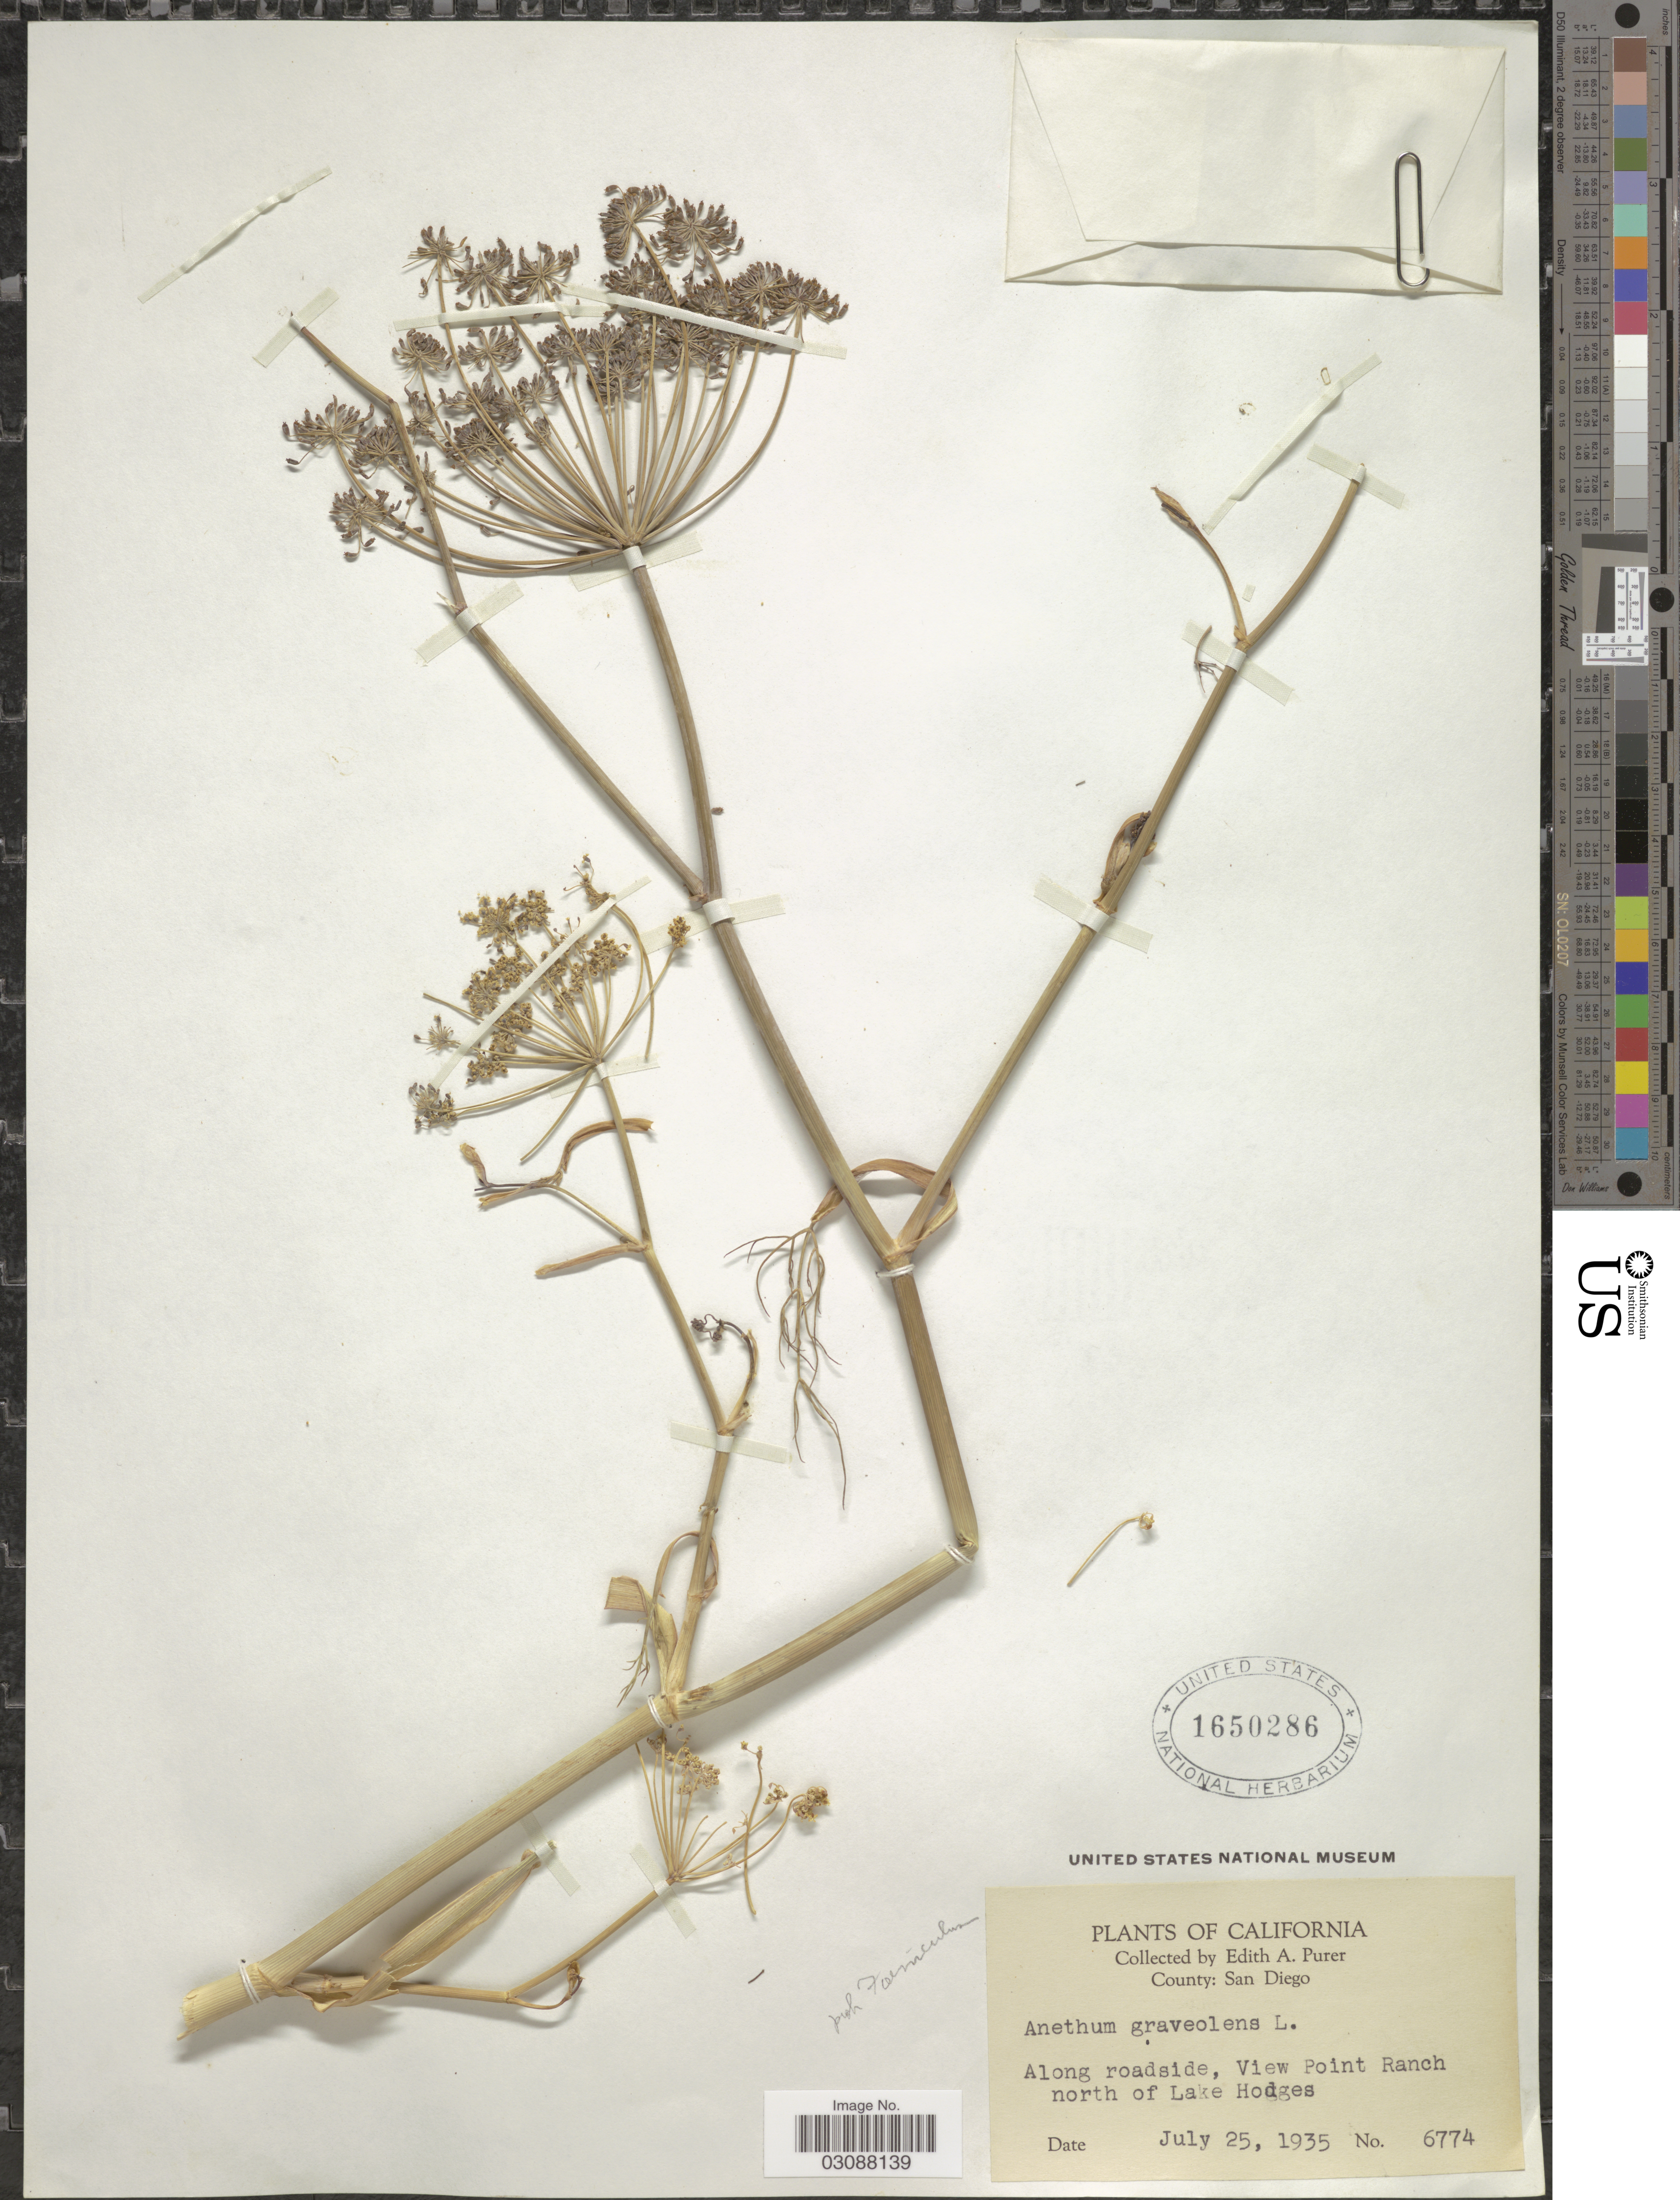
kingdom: Plantae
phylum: Tracheophyta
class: Magnoliopsida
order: Apiales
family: Apiaceae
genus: Foeniculum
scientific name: Foeniculum sp.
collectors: E. Purer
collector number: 6774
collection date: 1935-07-25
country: United States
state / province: California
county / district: San Diego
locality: County: San Diego. Along roadside, View Point Ranch north of Lake Hodges.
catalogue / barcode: US 1650286